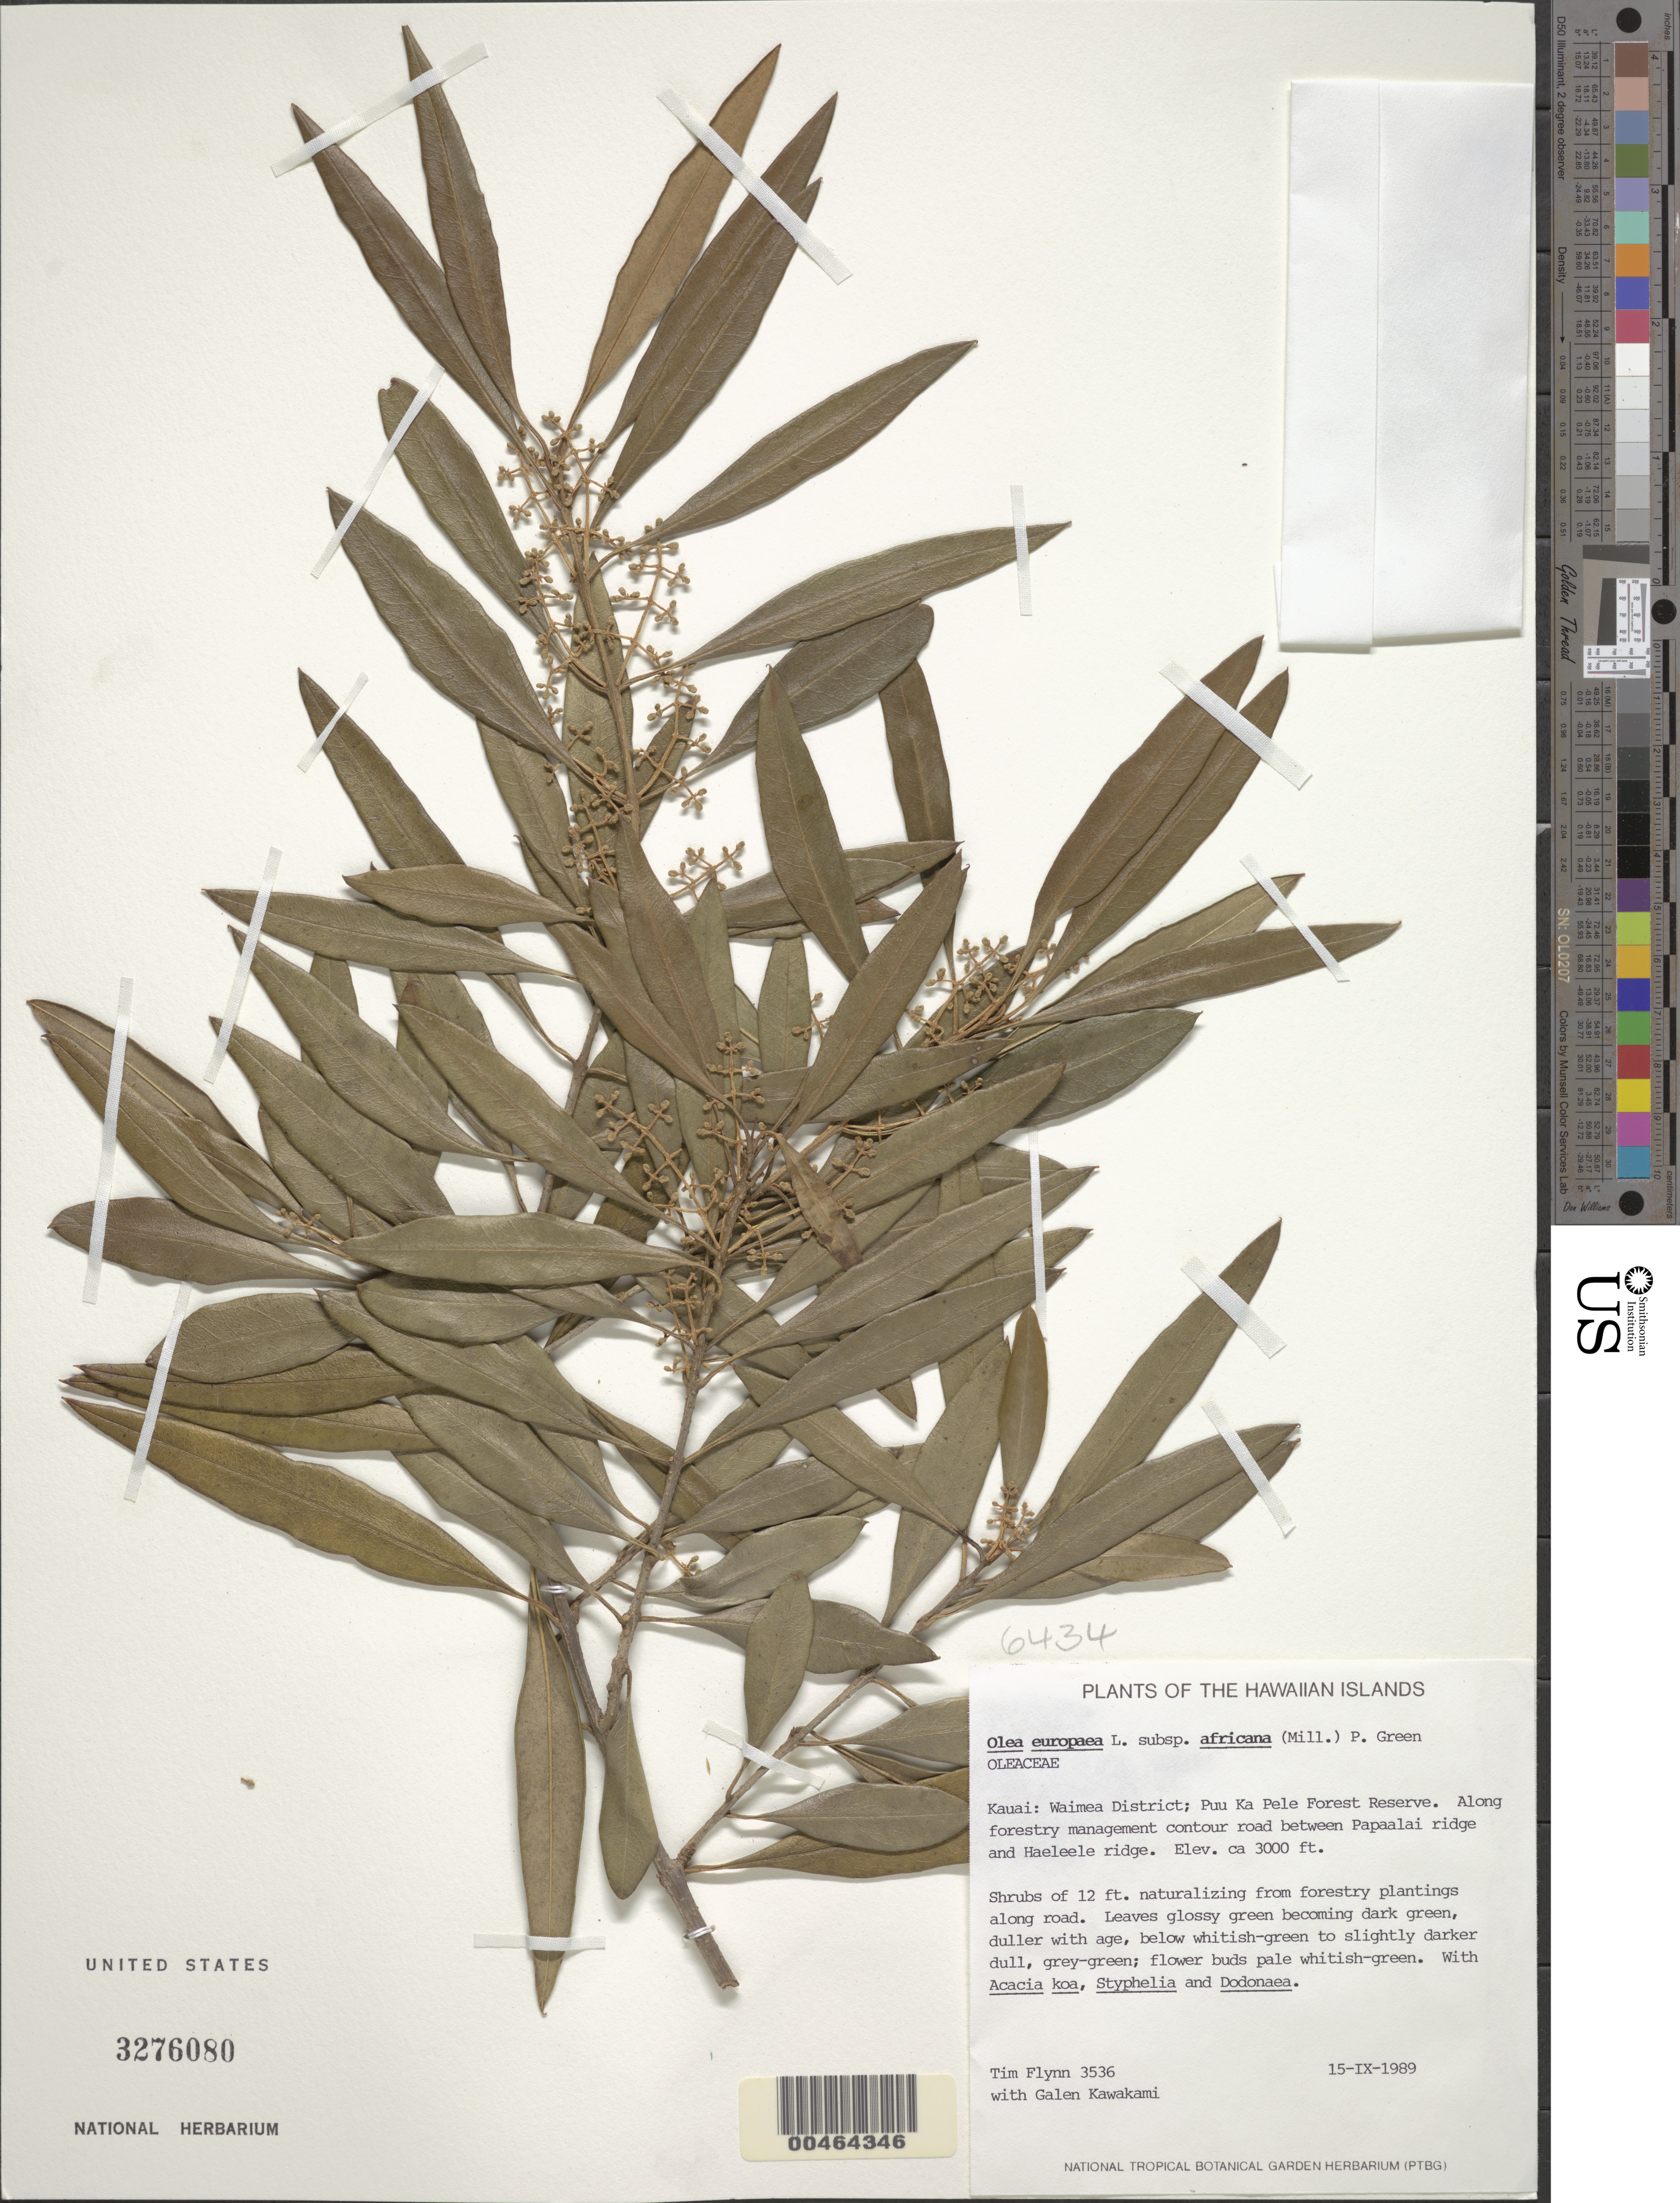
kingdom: Plantae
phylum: Tracheophyta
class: Magnoliopsida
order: Lamiales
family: Oleaceae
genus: Olea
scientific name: Olea europaea subsp. cuspidata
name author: (Wall. & G. Don) Cif.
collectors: T. W. Flynn & G. Kawakami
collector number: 3536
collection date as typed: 15 Sep 1989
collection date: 1989-09-15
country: United States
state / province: Hawaii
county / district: Kauai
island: Kaua'i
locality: Waimea District; Puu Ka Pele Forest Reserve. Along forestry management contour road between Papaalai ridge and Haeleele ridge.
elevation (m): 914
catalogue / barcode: US 3276080